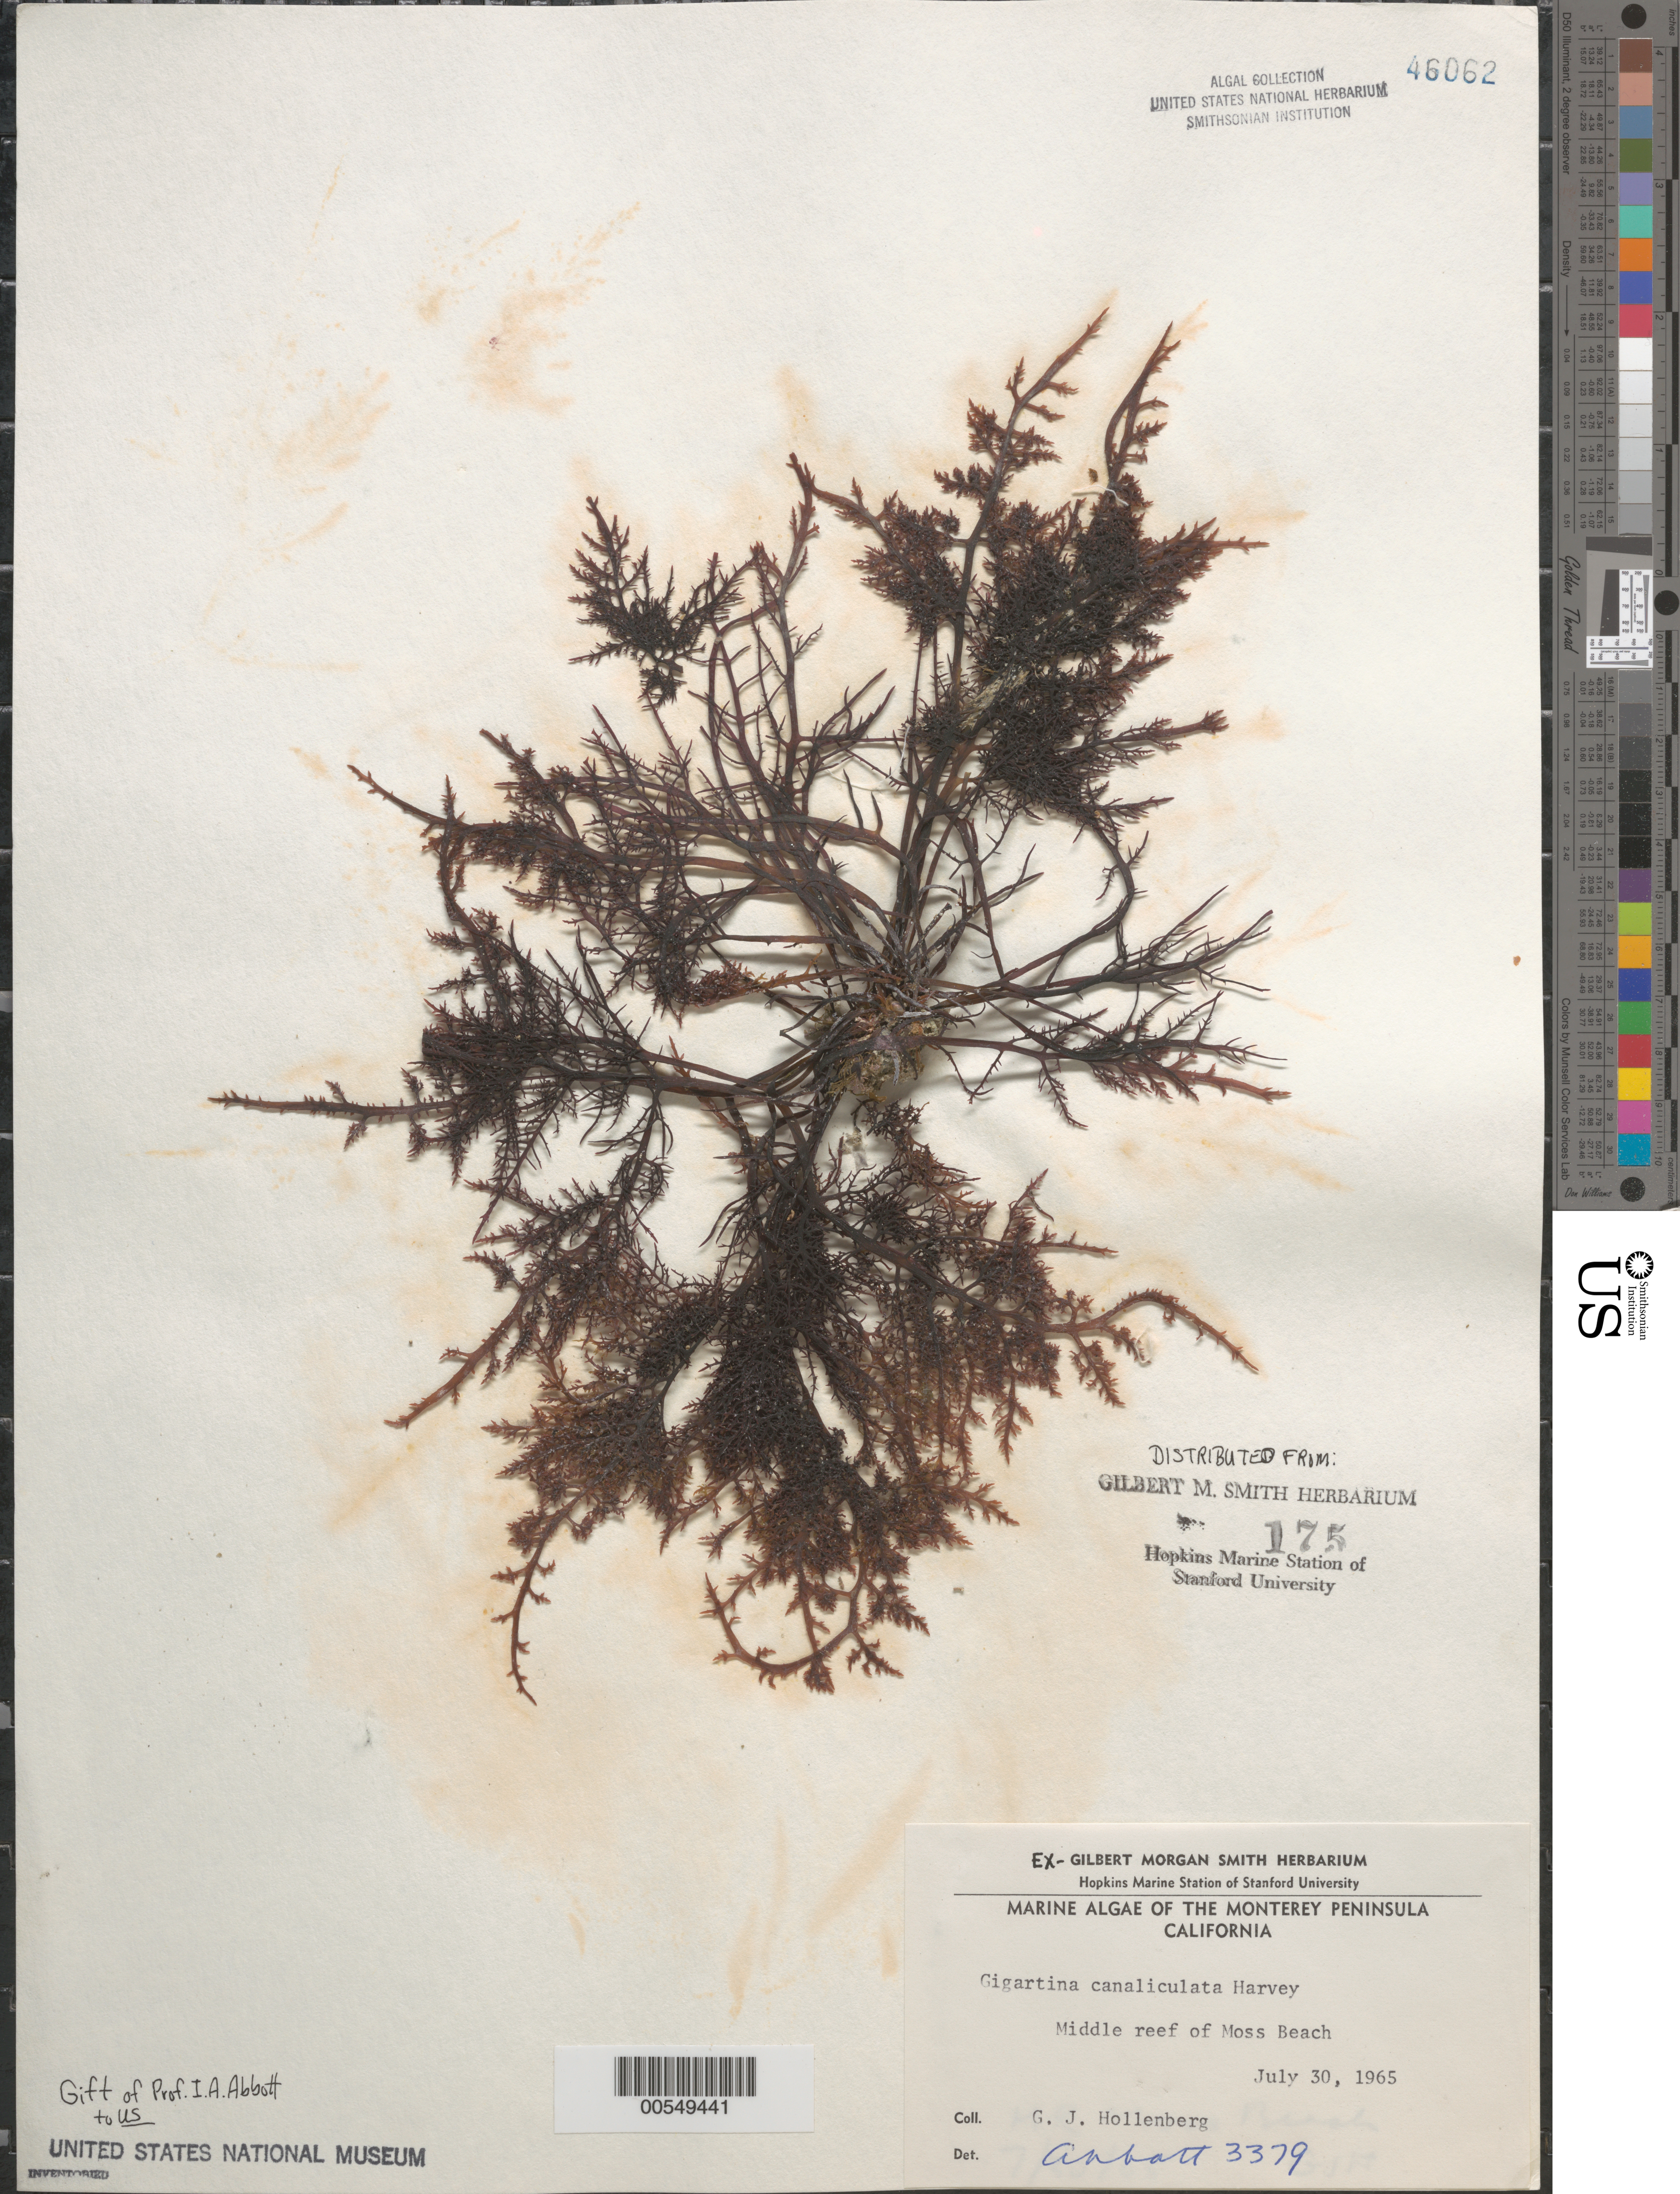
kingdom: Plantae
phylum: Rhodophyta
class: Florideophyceae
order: Gigartinales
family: Gigartinaceae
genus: Chondracanthus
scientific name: Chondracanthus canaliculatus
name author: (Harv.) Guiry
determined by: Algae name updating Project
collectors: G. Hollenberg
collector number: IAA 3379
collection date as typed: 30 Jul 1965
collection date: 1965-07-30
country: United States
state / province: California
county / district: Monterey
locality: Middle Reef of Moss Beach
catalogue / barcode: US 46062